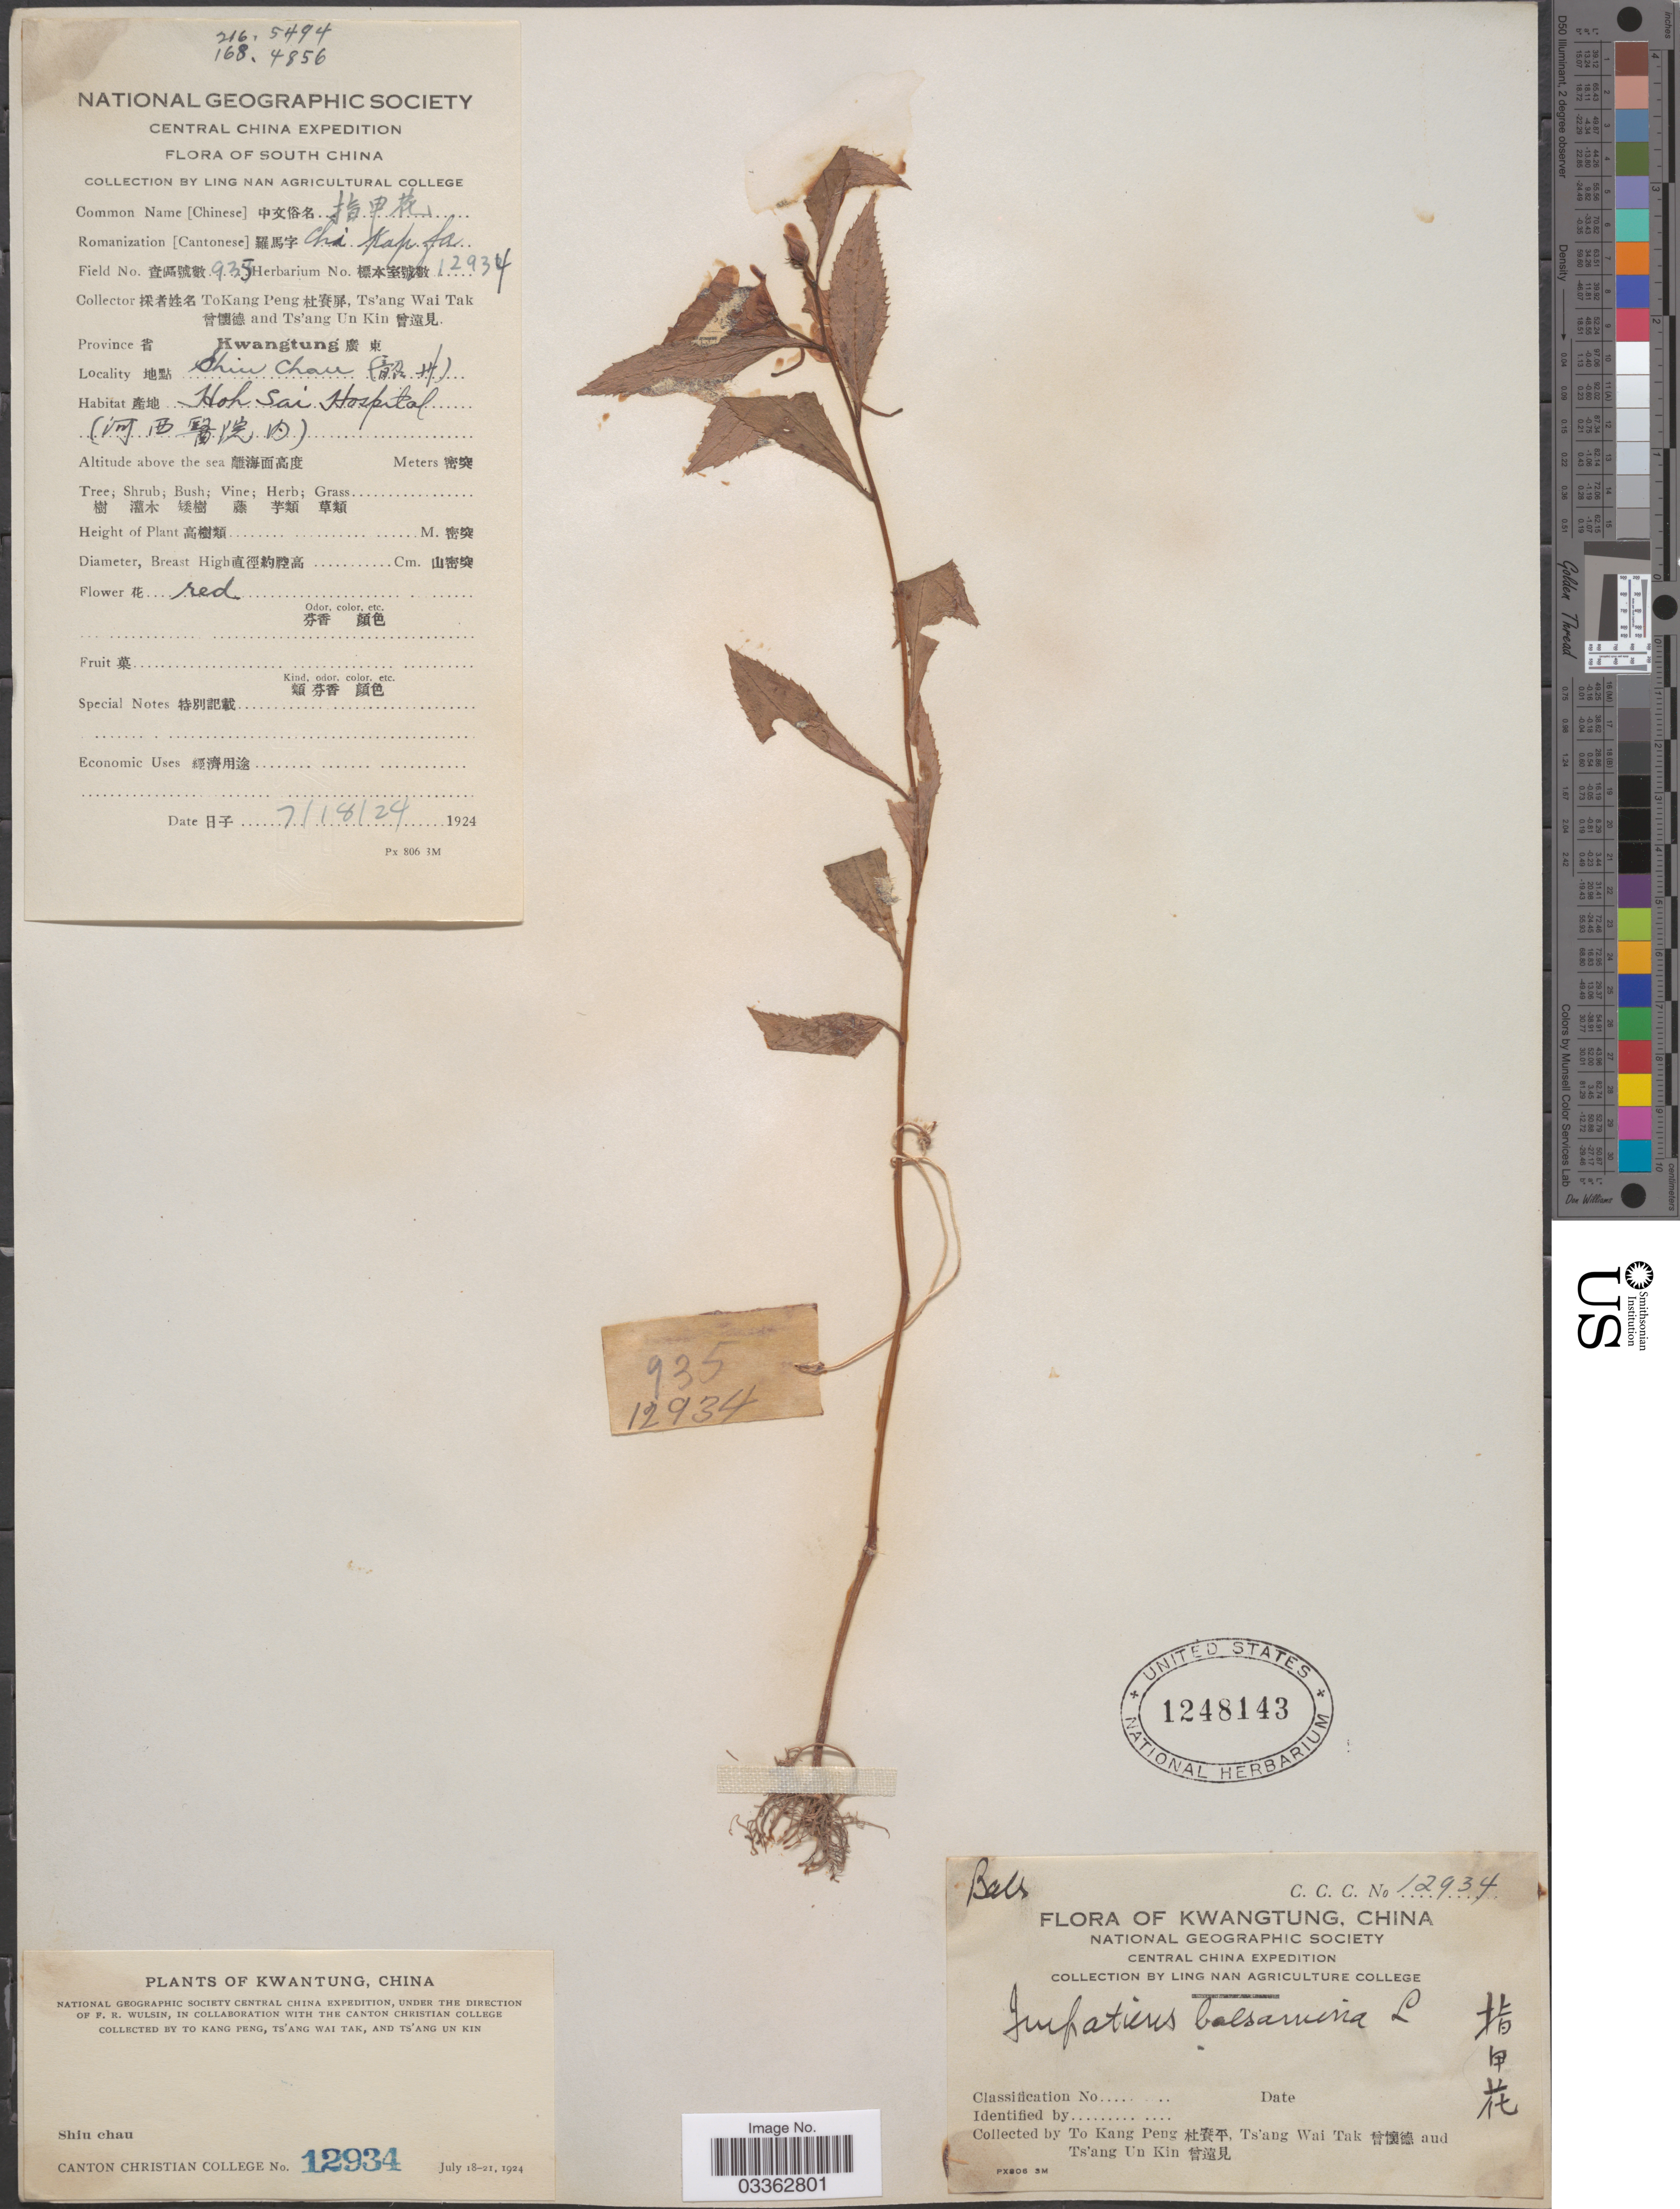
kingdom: Plantae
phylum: Tracheophyta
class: Magnoliopsida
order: Ericales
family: Balsaminaceae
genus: Impatiens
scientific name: Impatiens balsamina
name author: L.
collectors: T. K. Peng, W. T. Tsang & Ts' Ang Un Kin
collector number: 935/12934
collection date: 1924-07-18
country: China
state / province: Guangdong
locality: Kwangtung. Central China. Shiu chau. (X). Hoh Sai Hospital (X).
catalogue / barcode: US 1248143